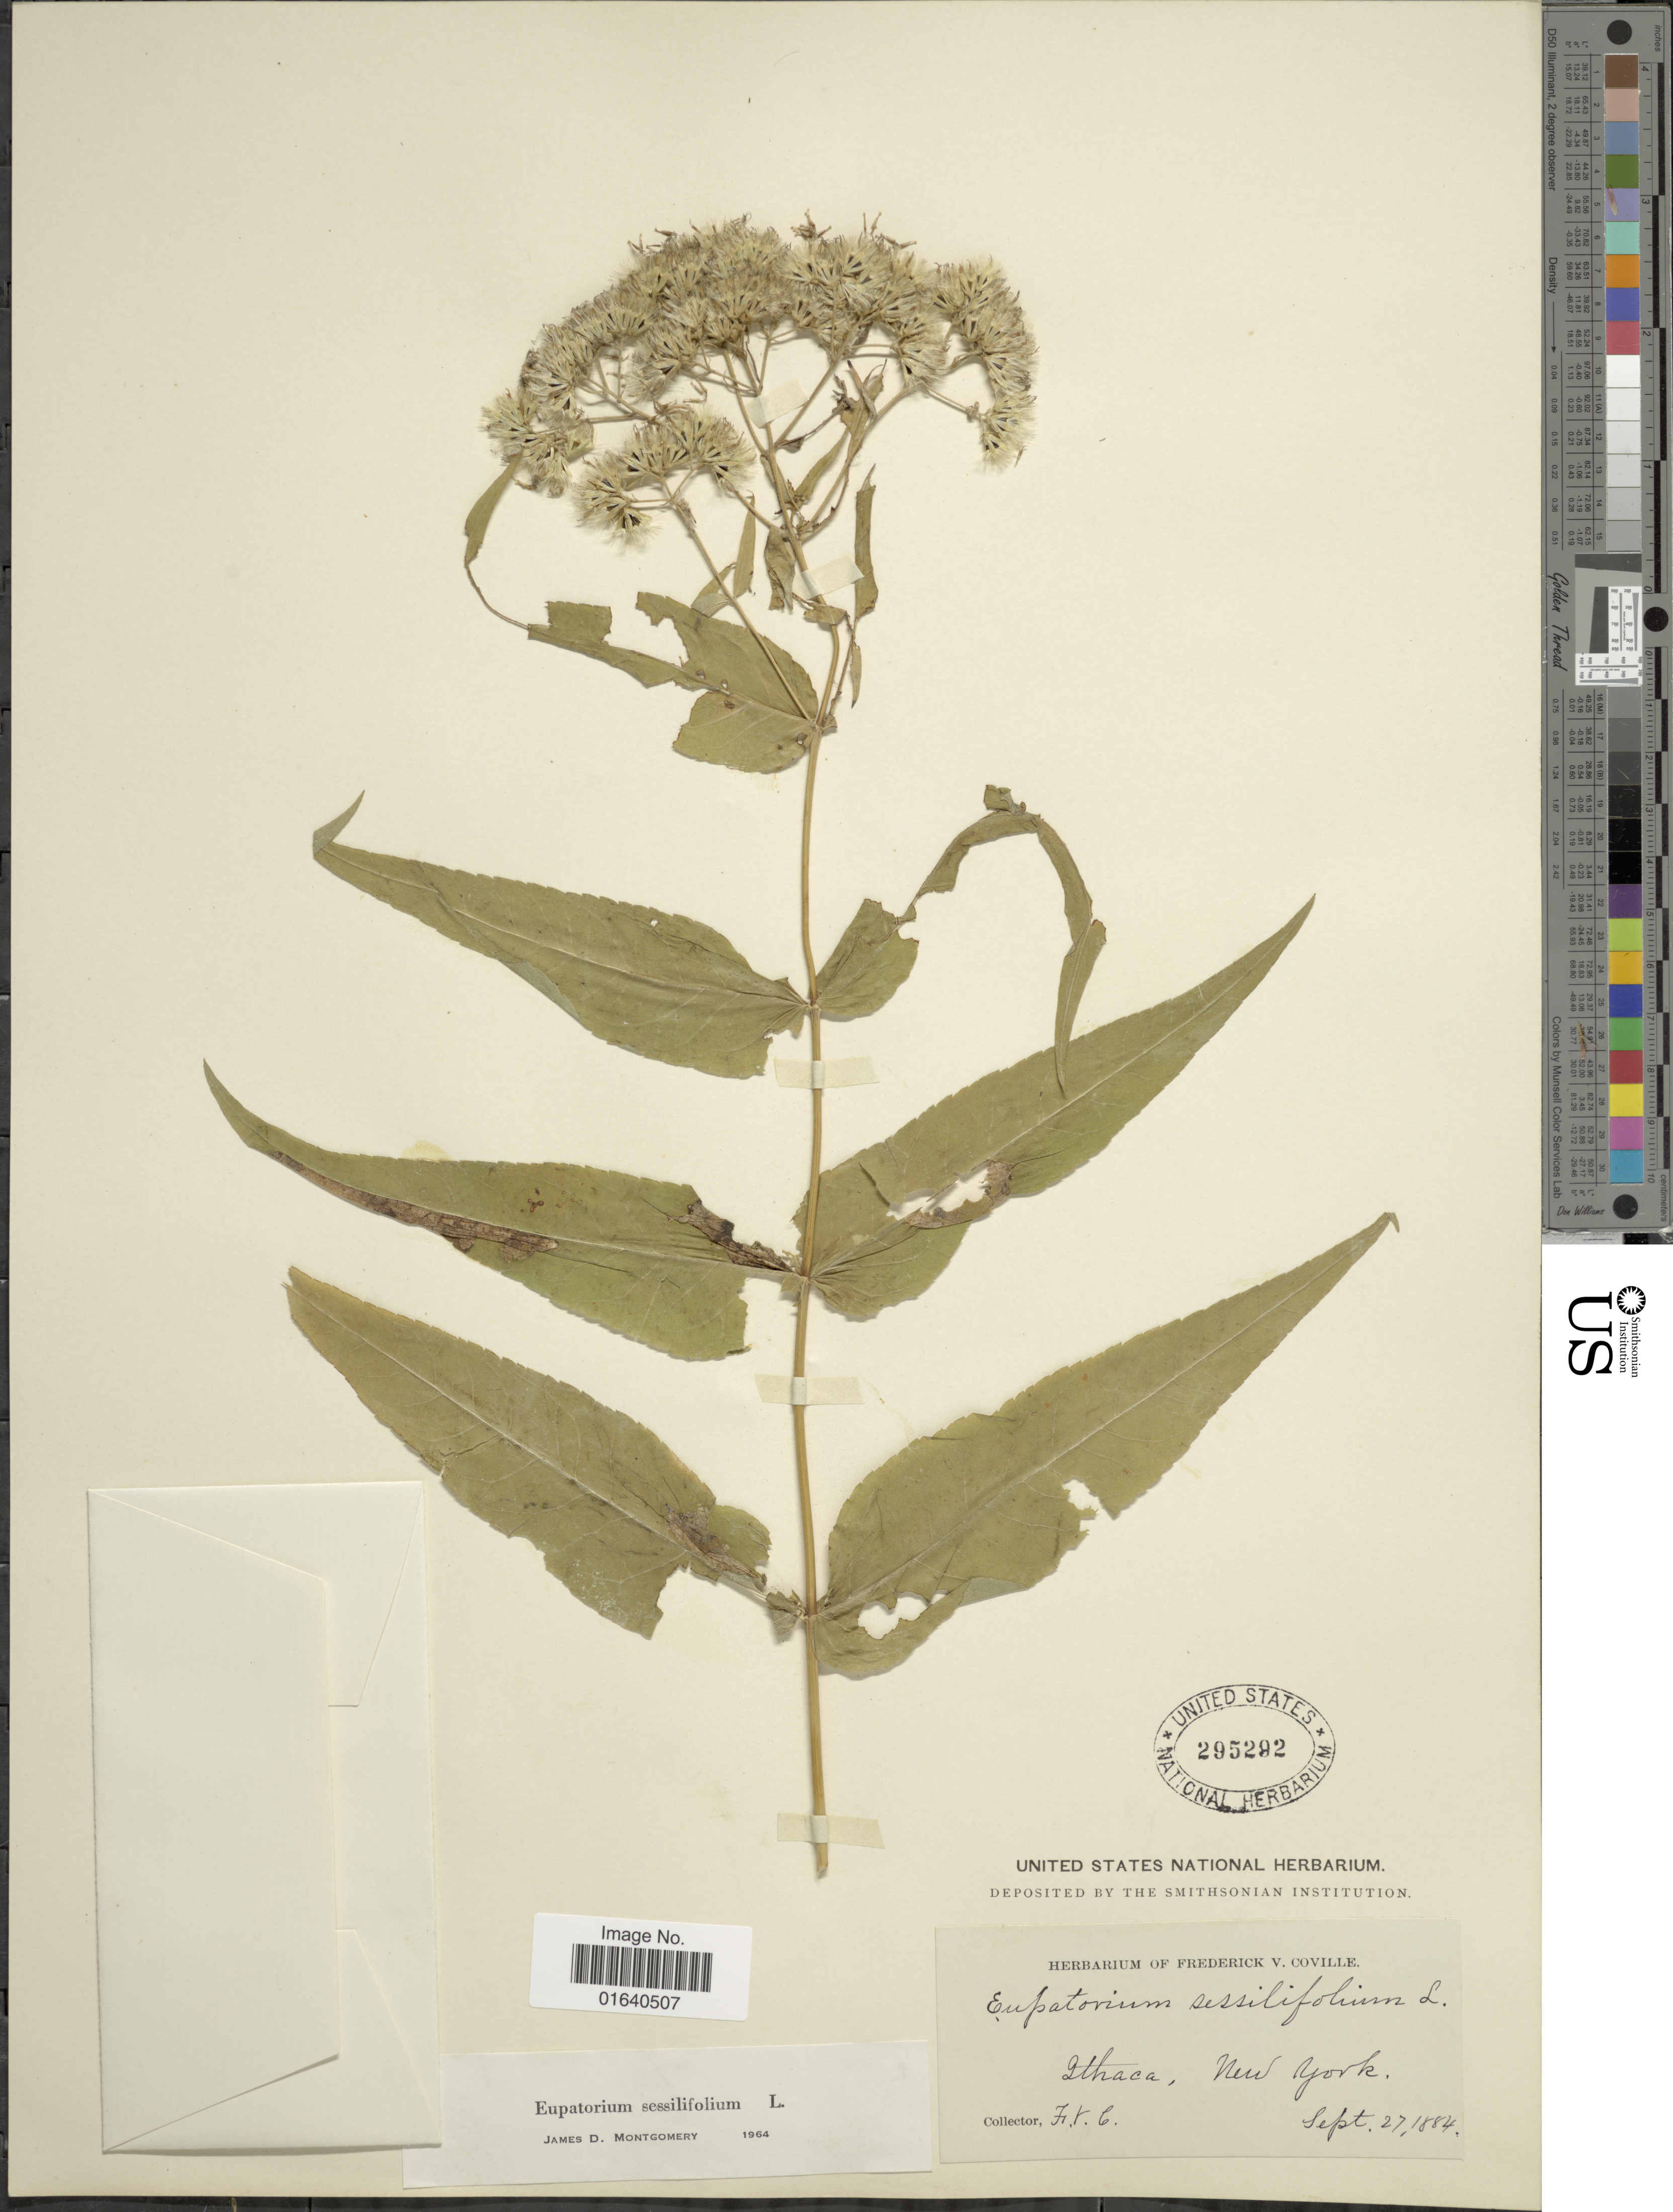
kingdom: Plantae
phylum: Tracheophyta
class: Magnoliopsida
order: Asterales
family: Asteraceae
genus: Eupatorium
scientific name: Eupatorium sessilifolium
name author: L.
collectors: F. V. Coville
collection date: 1884-09-27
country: United States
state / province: New York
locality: Ithaca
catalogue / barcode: US 295292